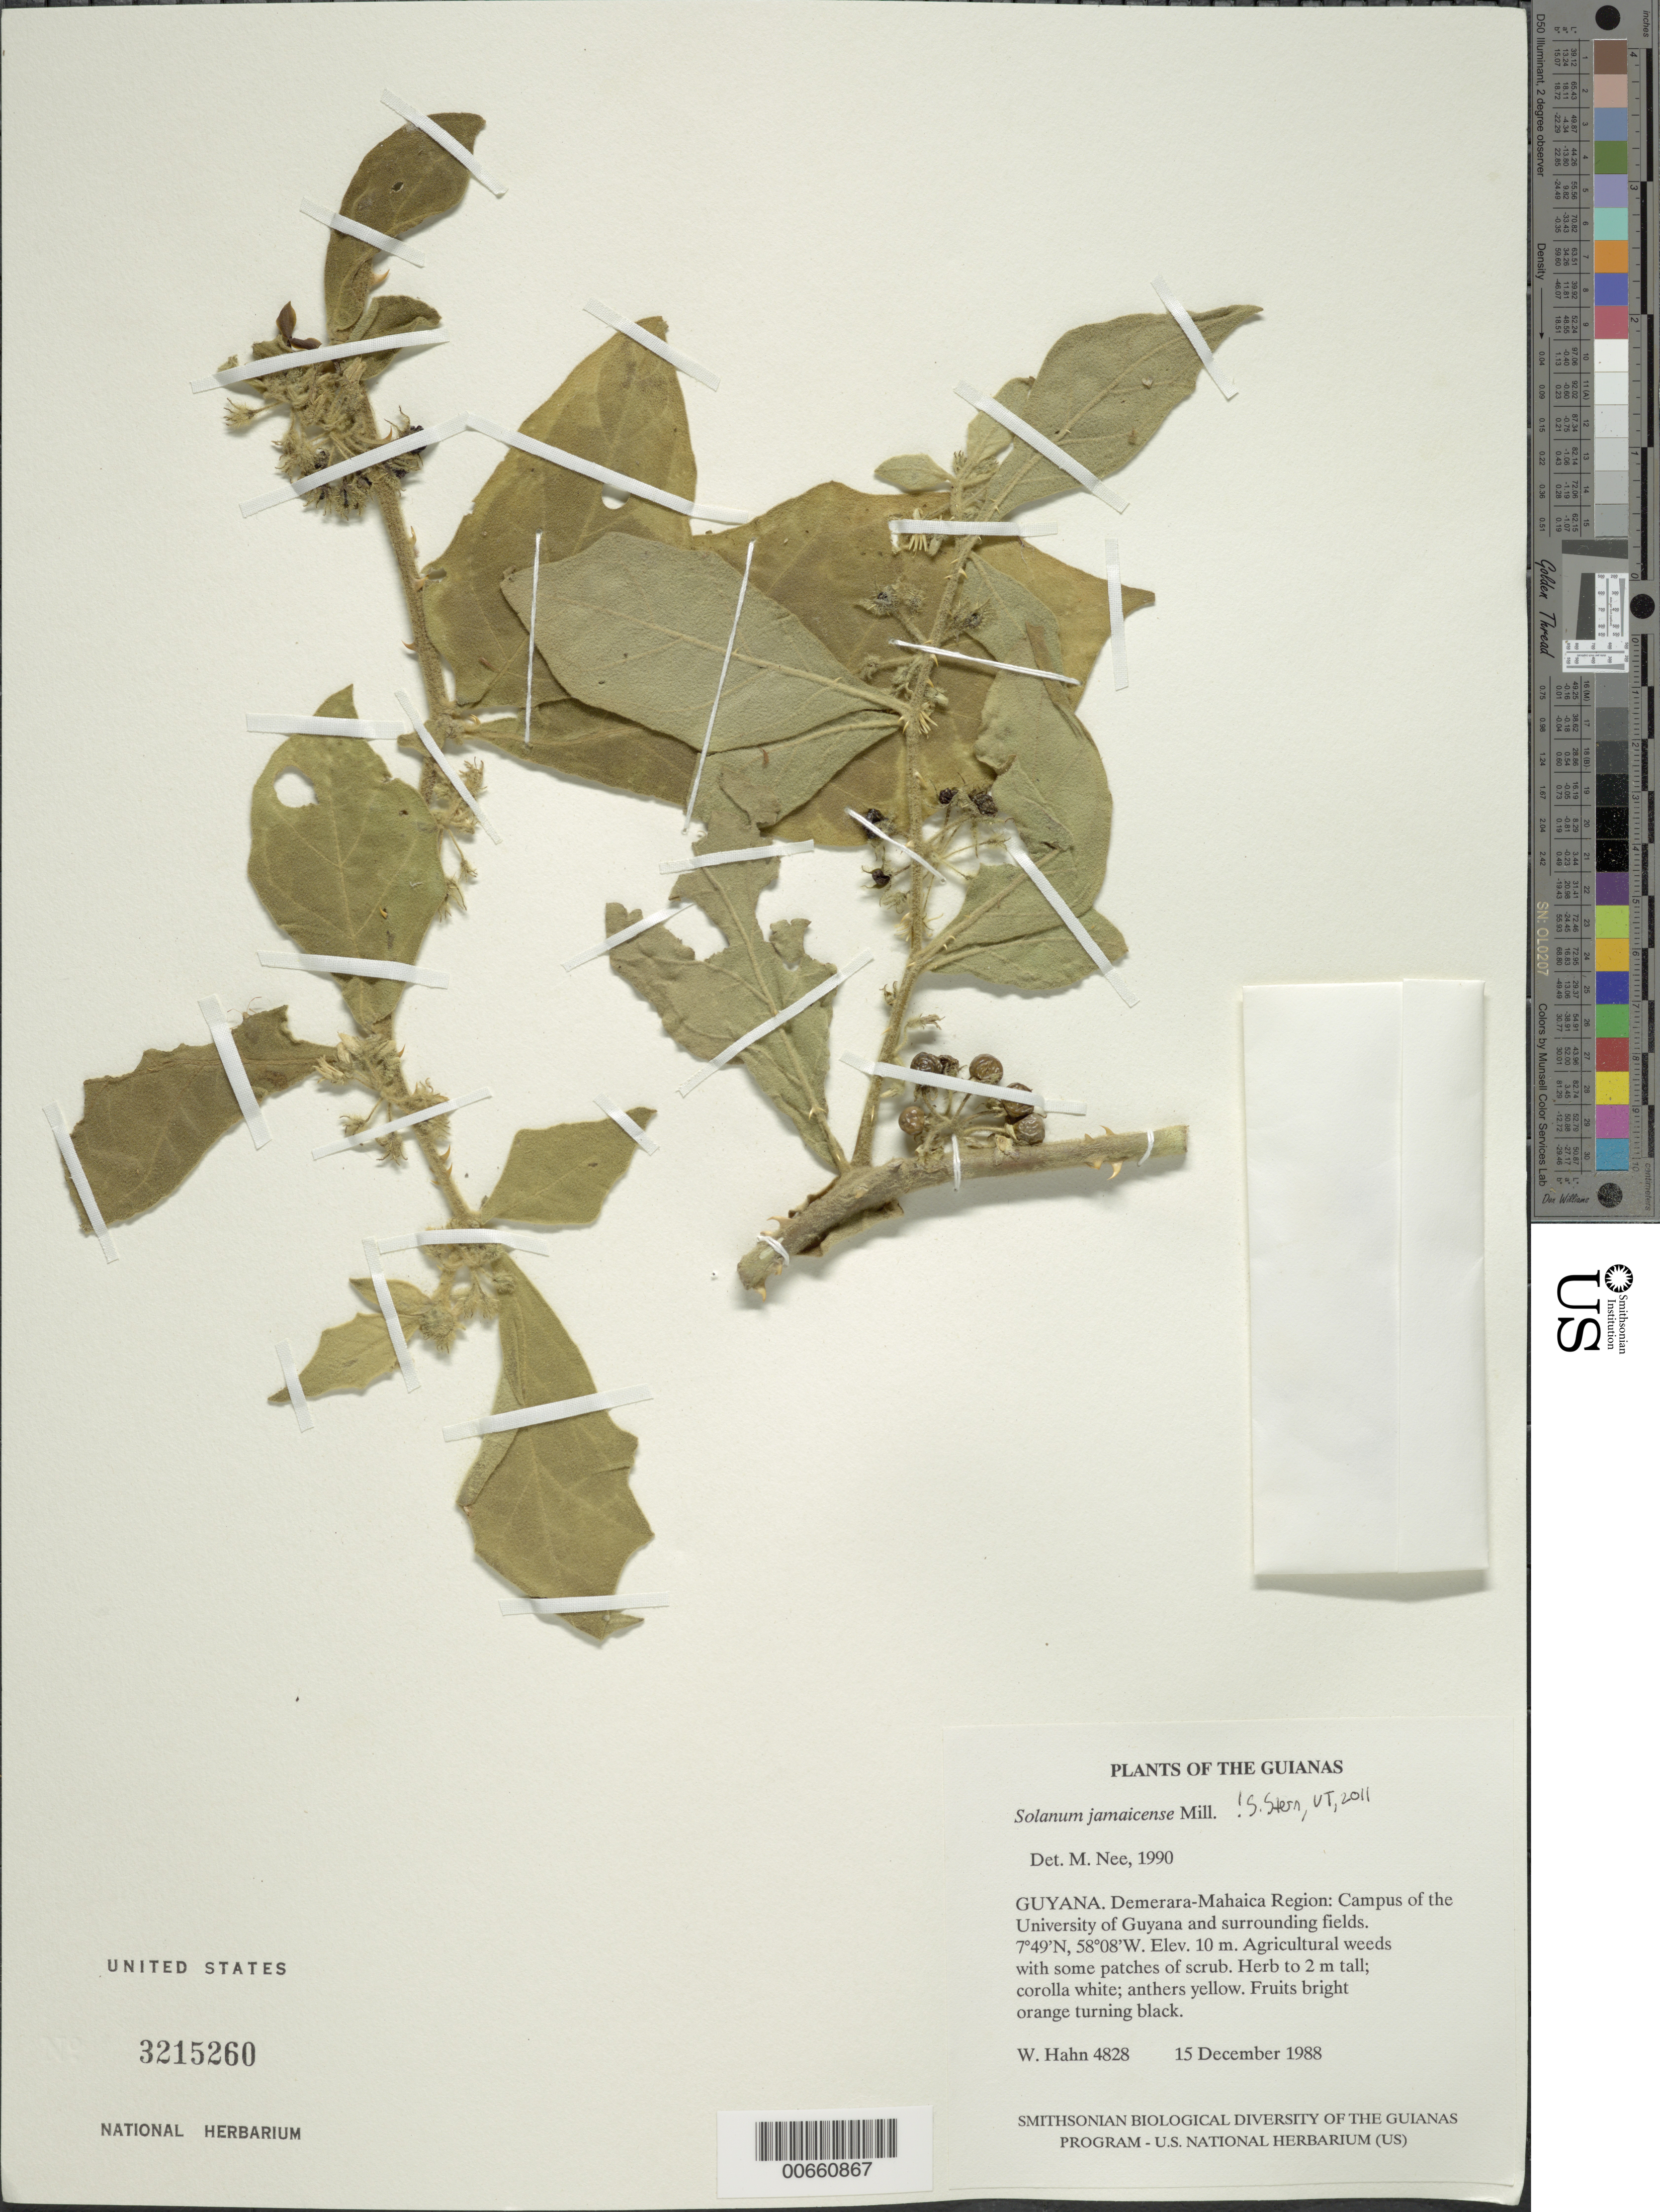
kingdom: Plantae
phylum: Tracheophyta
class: Magnoliopsida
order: Solanales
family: Solanaceae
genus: Solanum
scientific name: Solanum jamaicense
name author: Mill.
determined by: Nee, Michael H.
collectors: W. Hahn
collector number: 4828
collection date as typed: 12 Dec 1988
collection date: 1988-12-12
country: Guyana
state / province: Demerara-Mahaica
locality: Campus of the University of Guyana and surrounding fields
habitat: Agricultural weeds with some patches of scrub.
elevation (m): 10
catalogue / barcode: US 3215260